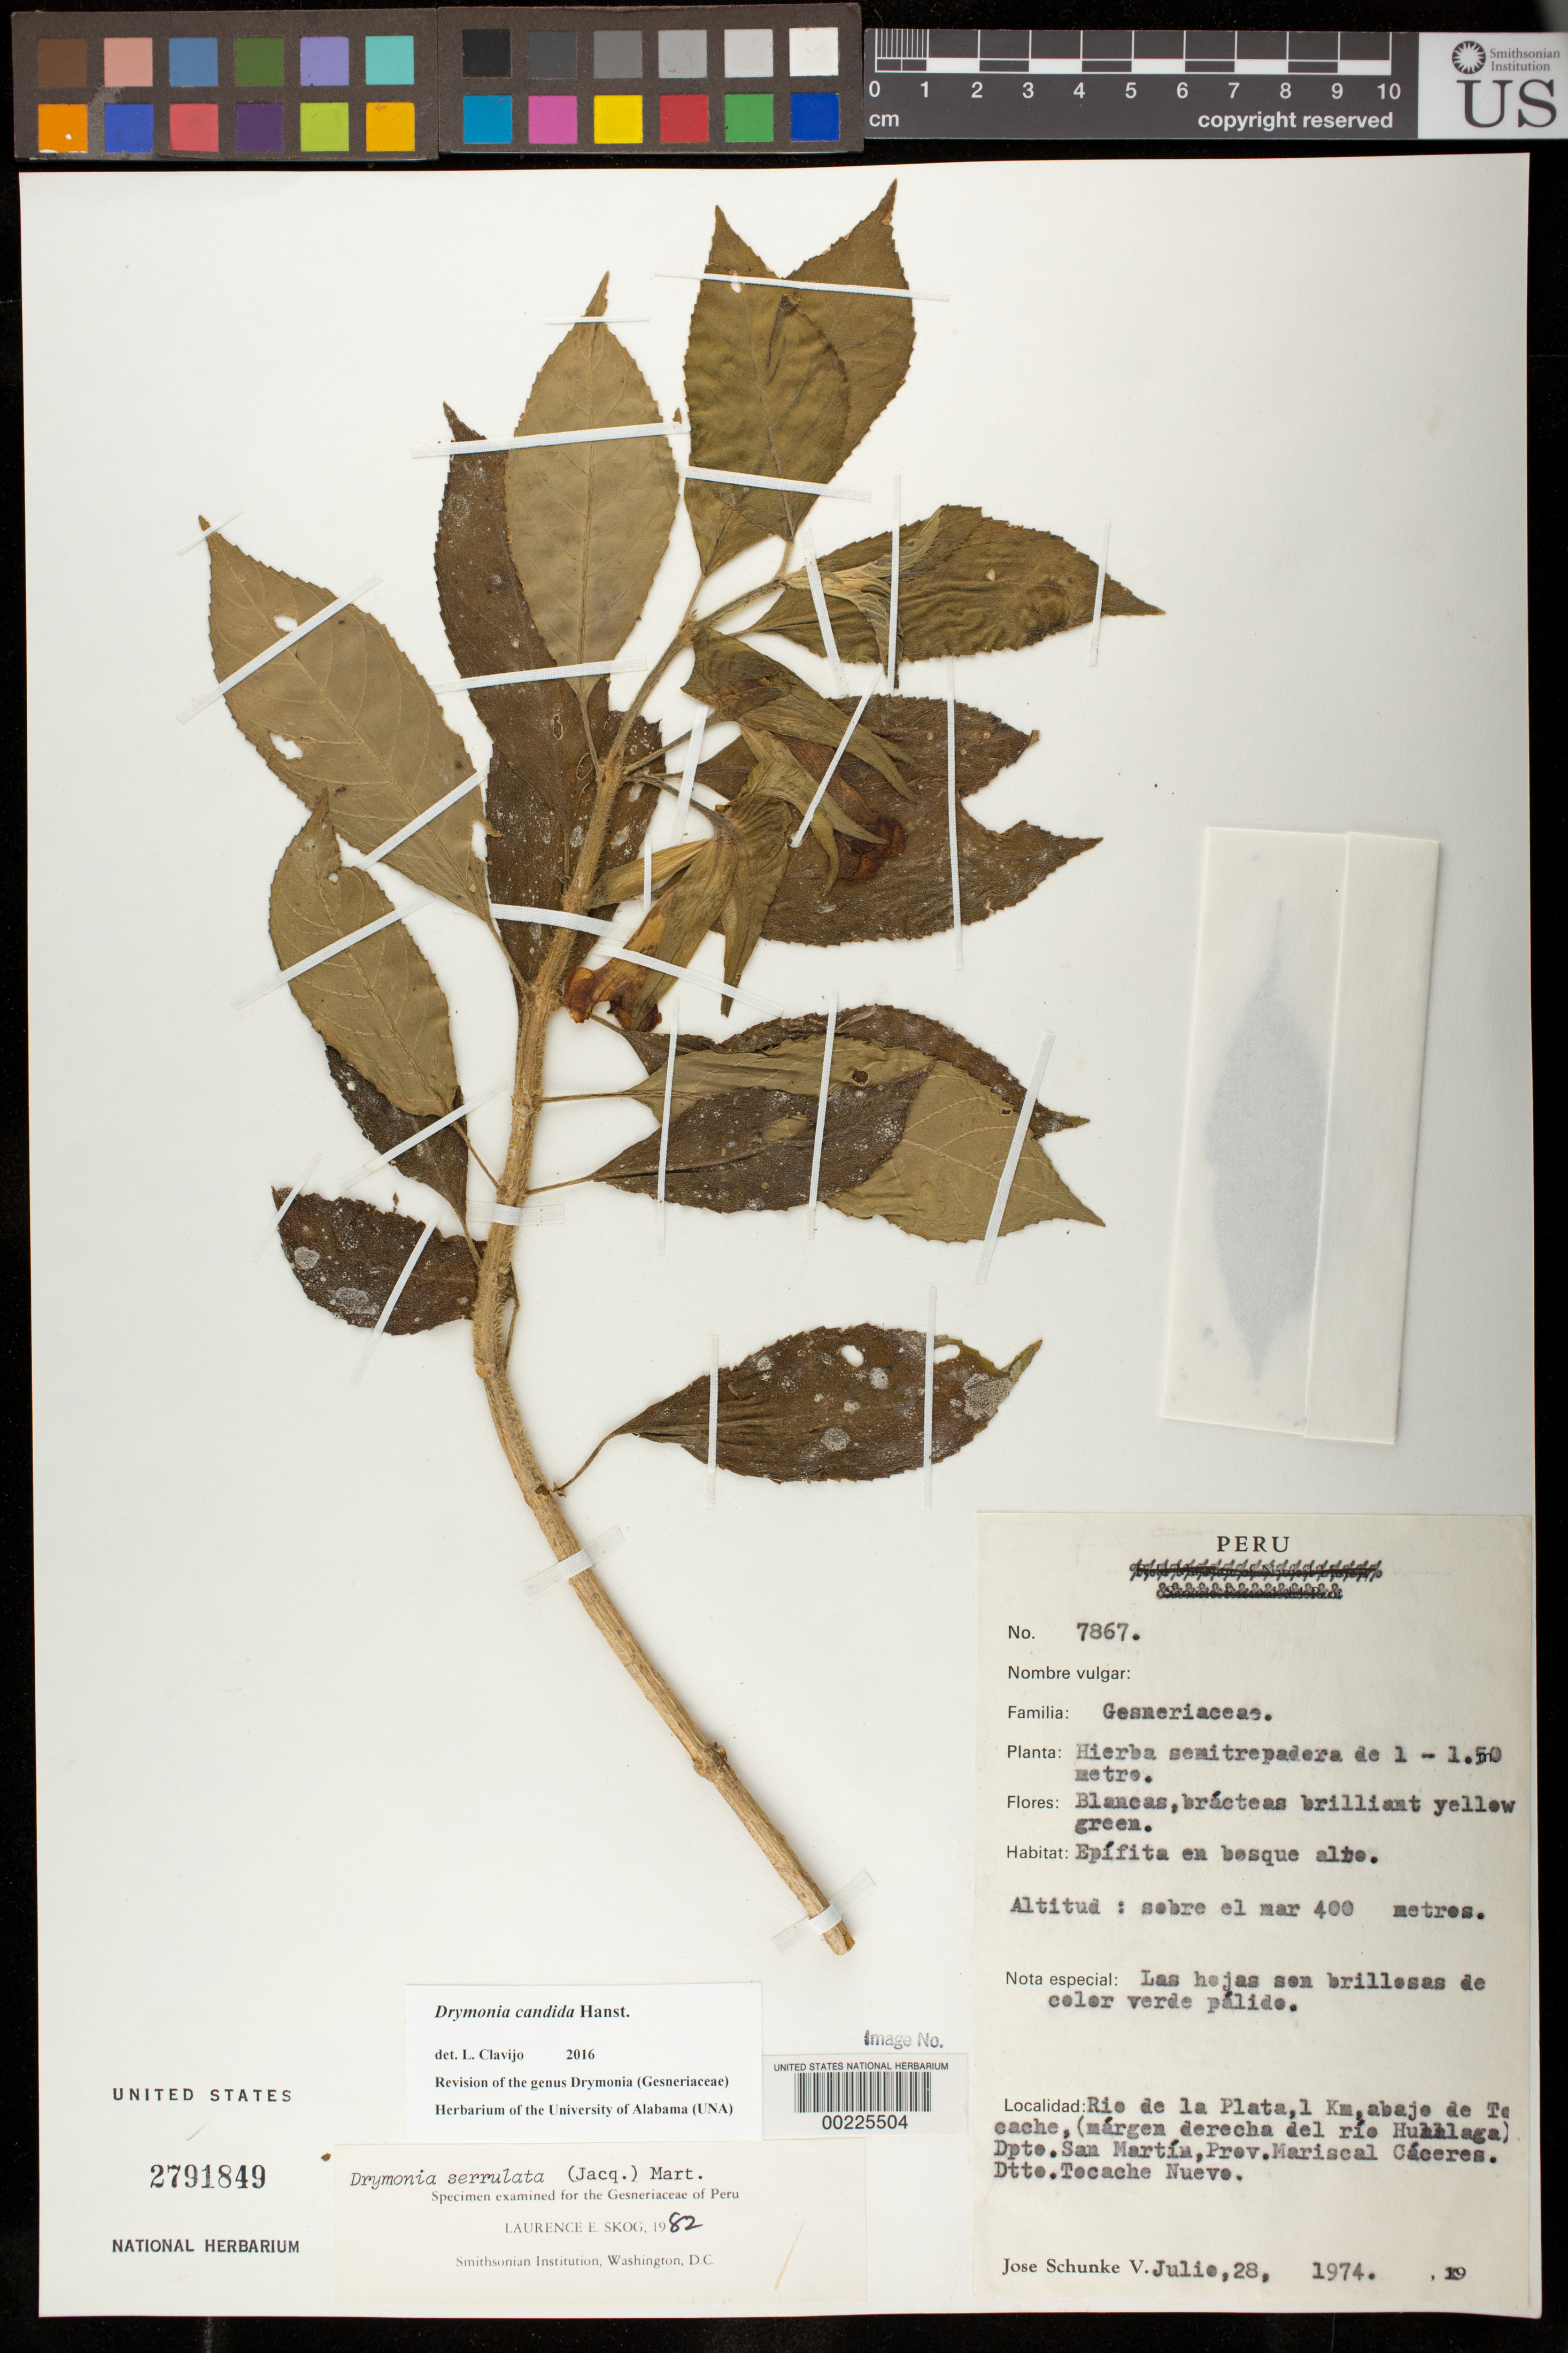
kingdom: Plantae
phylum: Tracheophyta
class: Magnoliopsida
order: Lamiales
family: Gesneriaceae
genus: Drymonia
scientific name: Drymonia candida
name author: Hanst.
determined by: Clavijo, L.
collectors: J. Schunke Vigo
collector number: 7867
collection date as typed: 28 Jul 1974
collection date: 1974-07-28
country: Peru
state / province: San Martín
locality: Prov. Mariscal Cáceres, Dtto. Tocache Nuevo, Rio de La Plata, 1 km below Tocache, (right hand bank of Rio Huallaga)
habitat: Epiphyte in tall forest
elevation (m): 400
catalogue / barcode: US 2791849